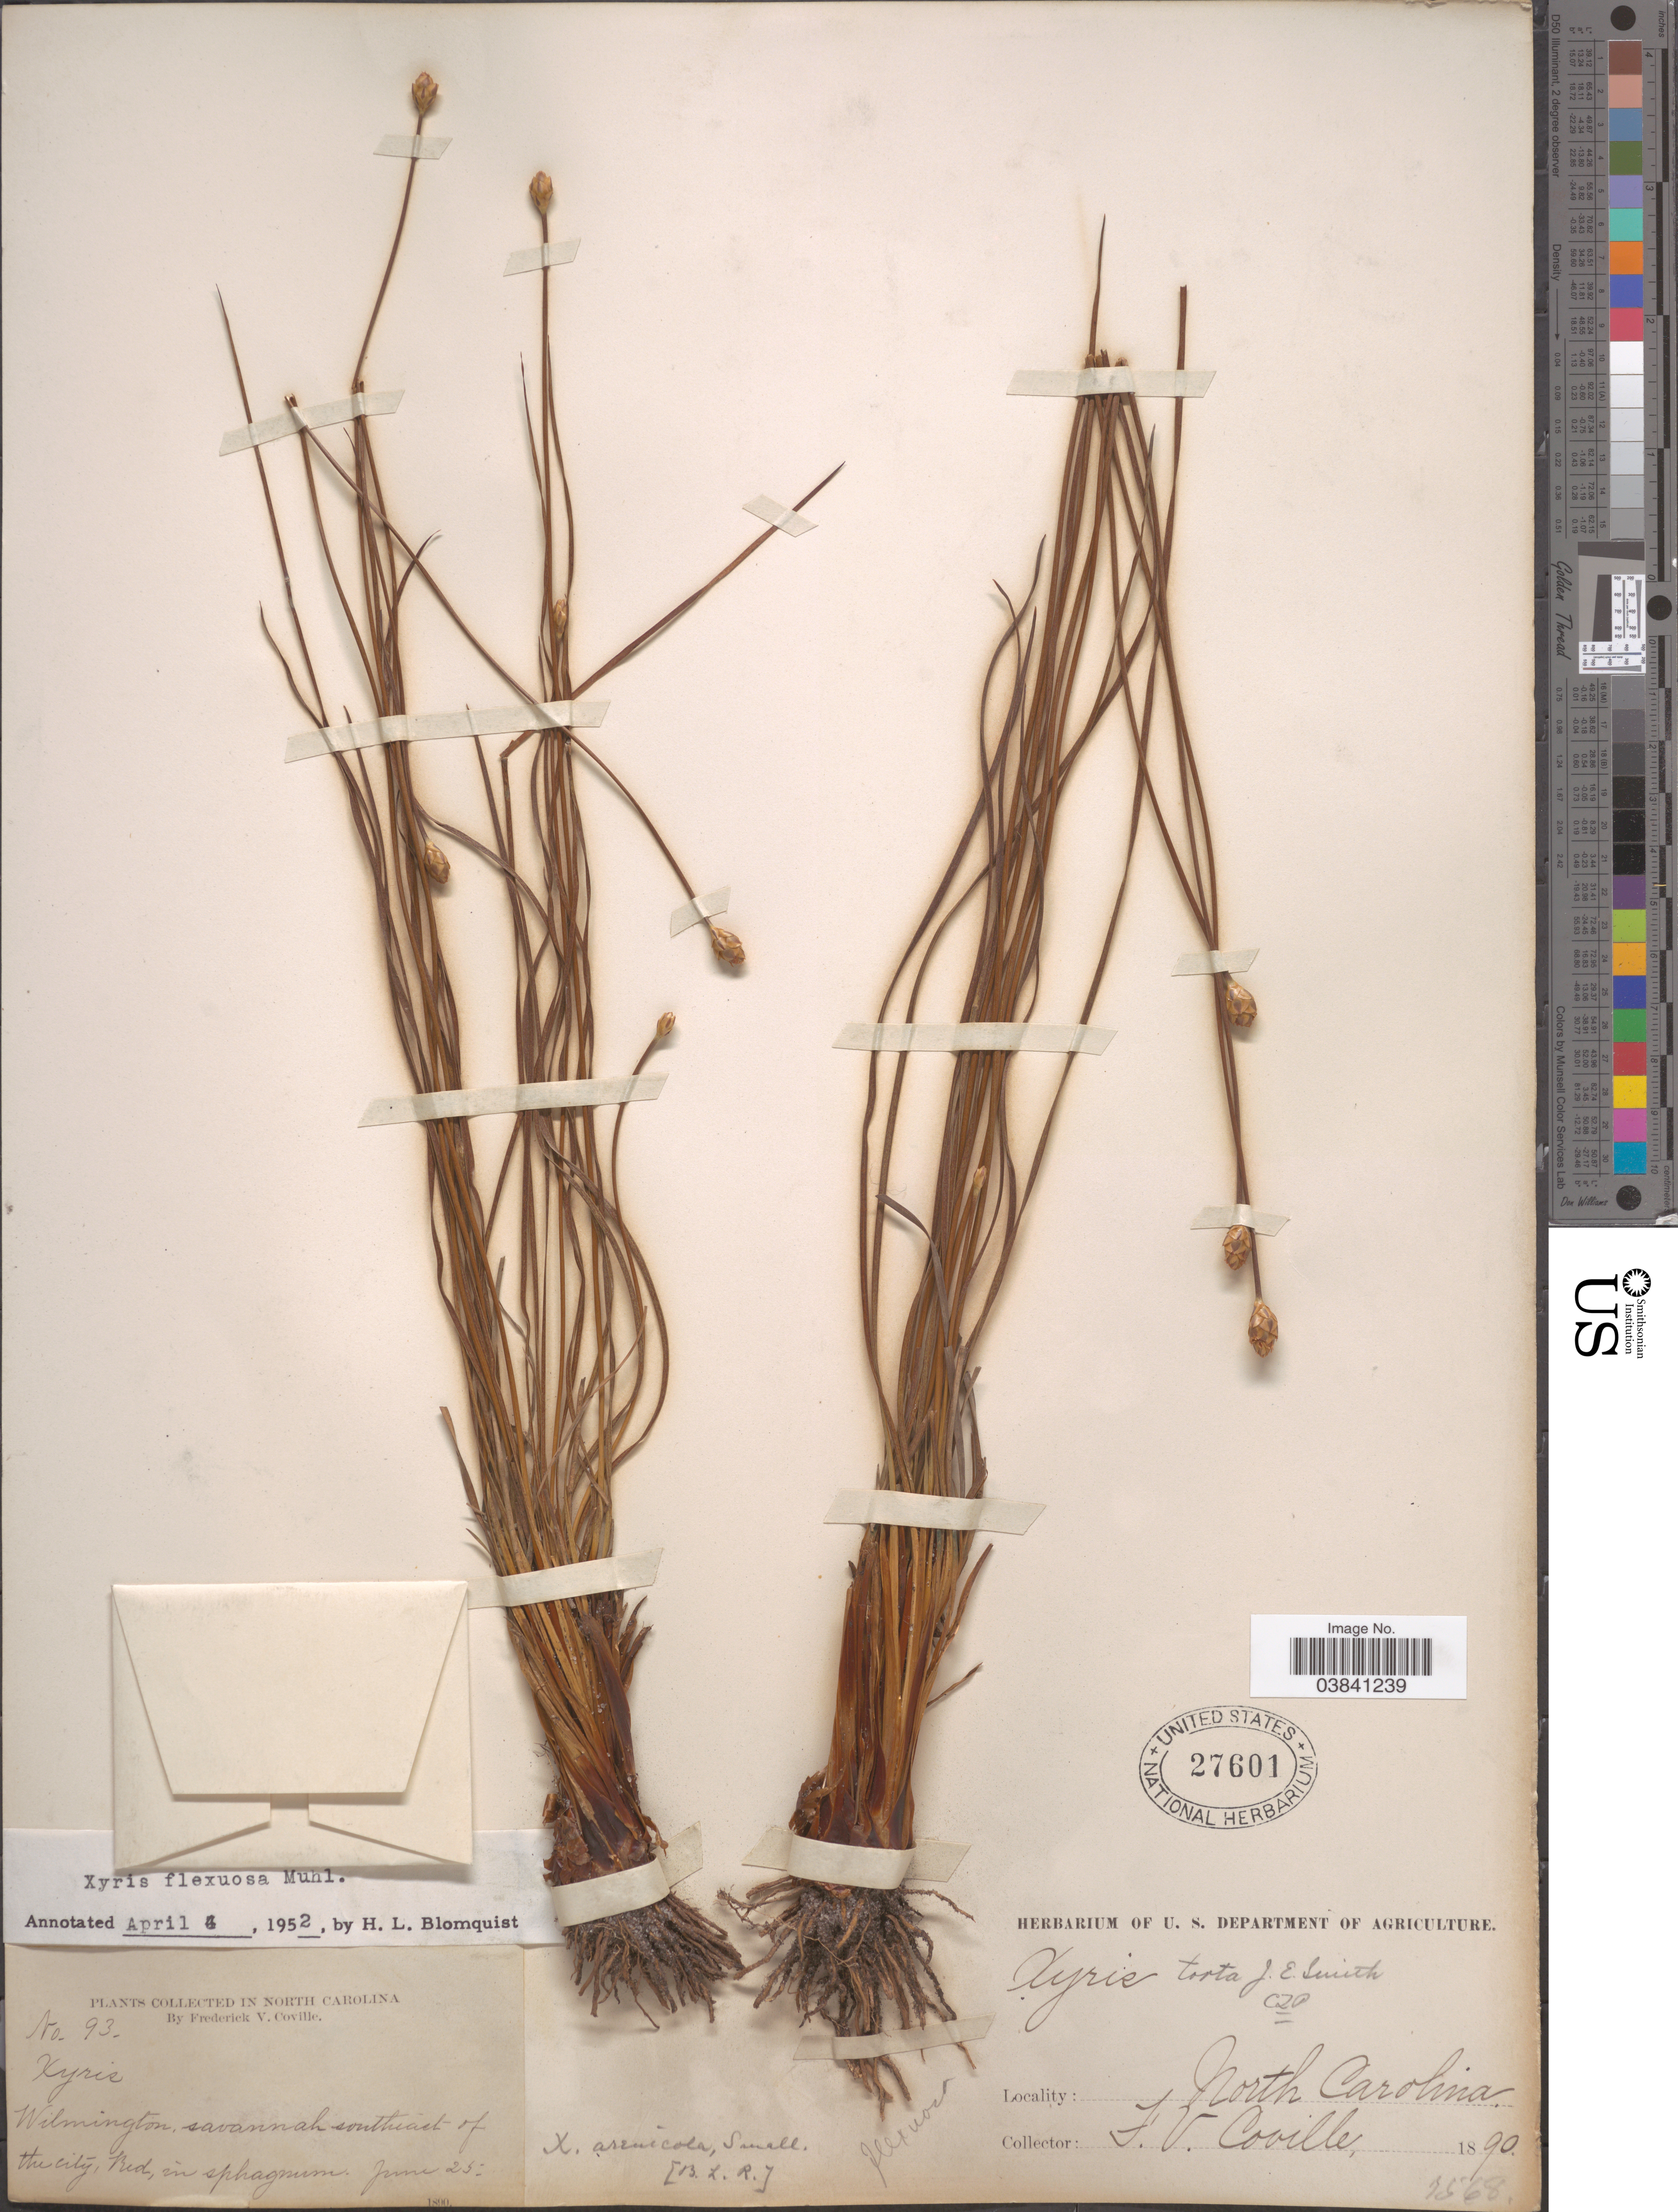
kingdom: Plantae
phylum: Tracheophyta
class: Liliopsida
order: Poales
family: Xyridaceae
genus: Xyris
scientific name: Xyris caroliniana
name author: Walter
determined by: Strong, Mark T., (BOT), Smithsonian Institution - National Museum of Natural History (UNITED STATES)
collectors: F. V. Coville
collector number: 93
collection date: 1890-06-25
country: United States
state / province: North Carolina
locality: Wilmington, savannah southeast of the city, Bed, in sphagnum.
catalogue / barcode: US 27601